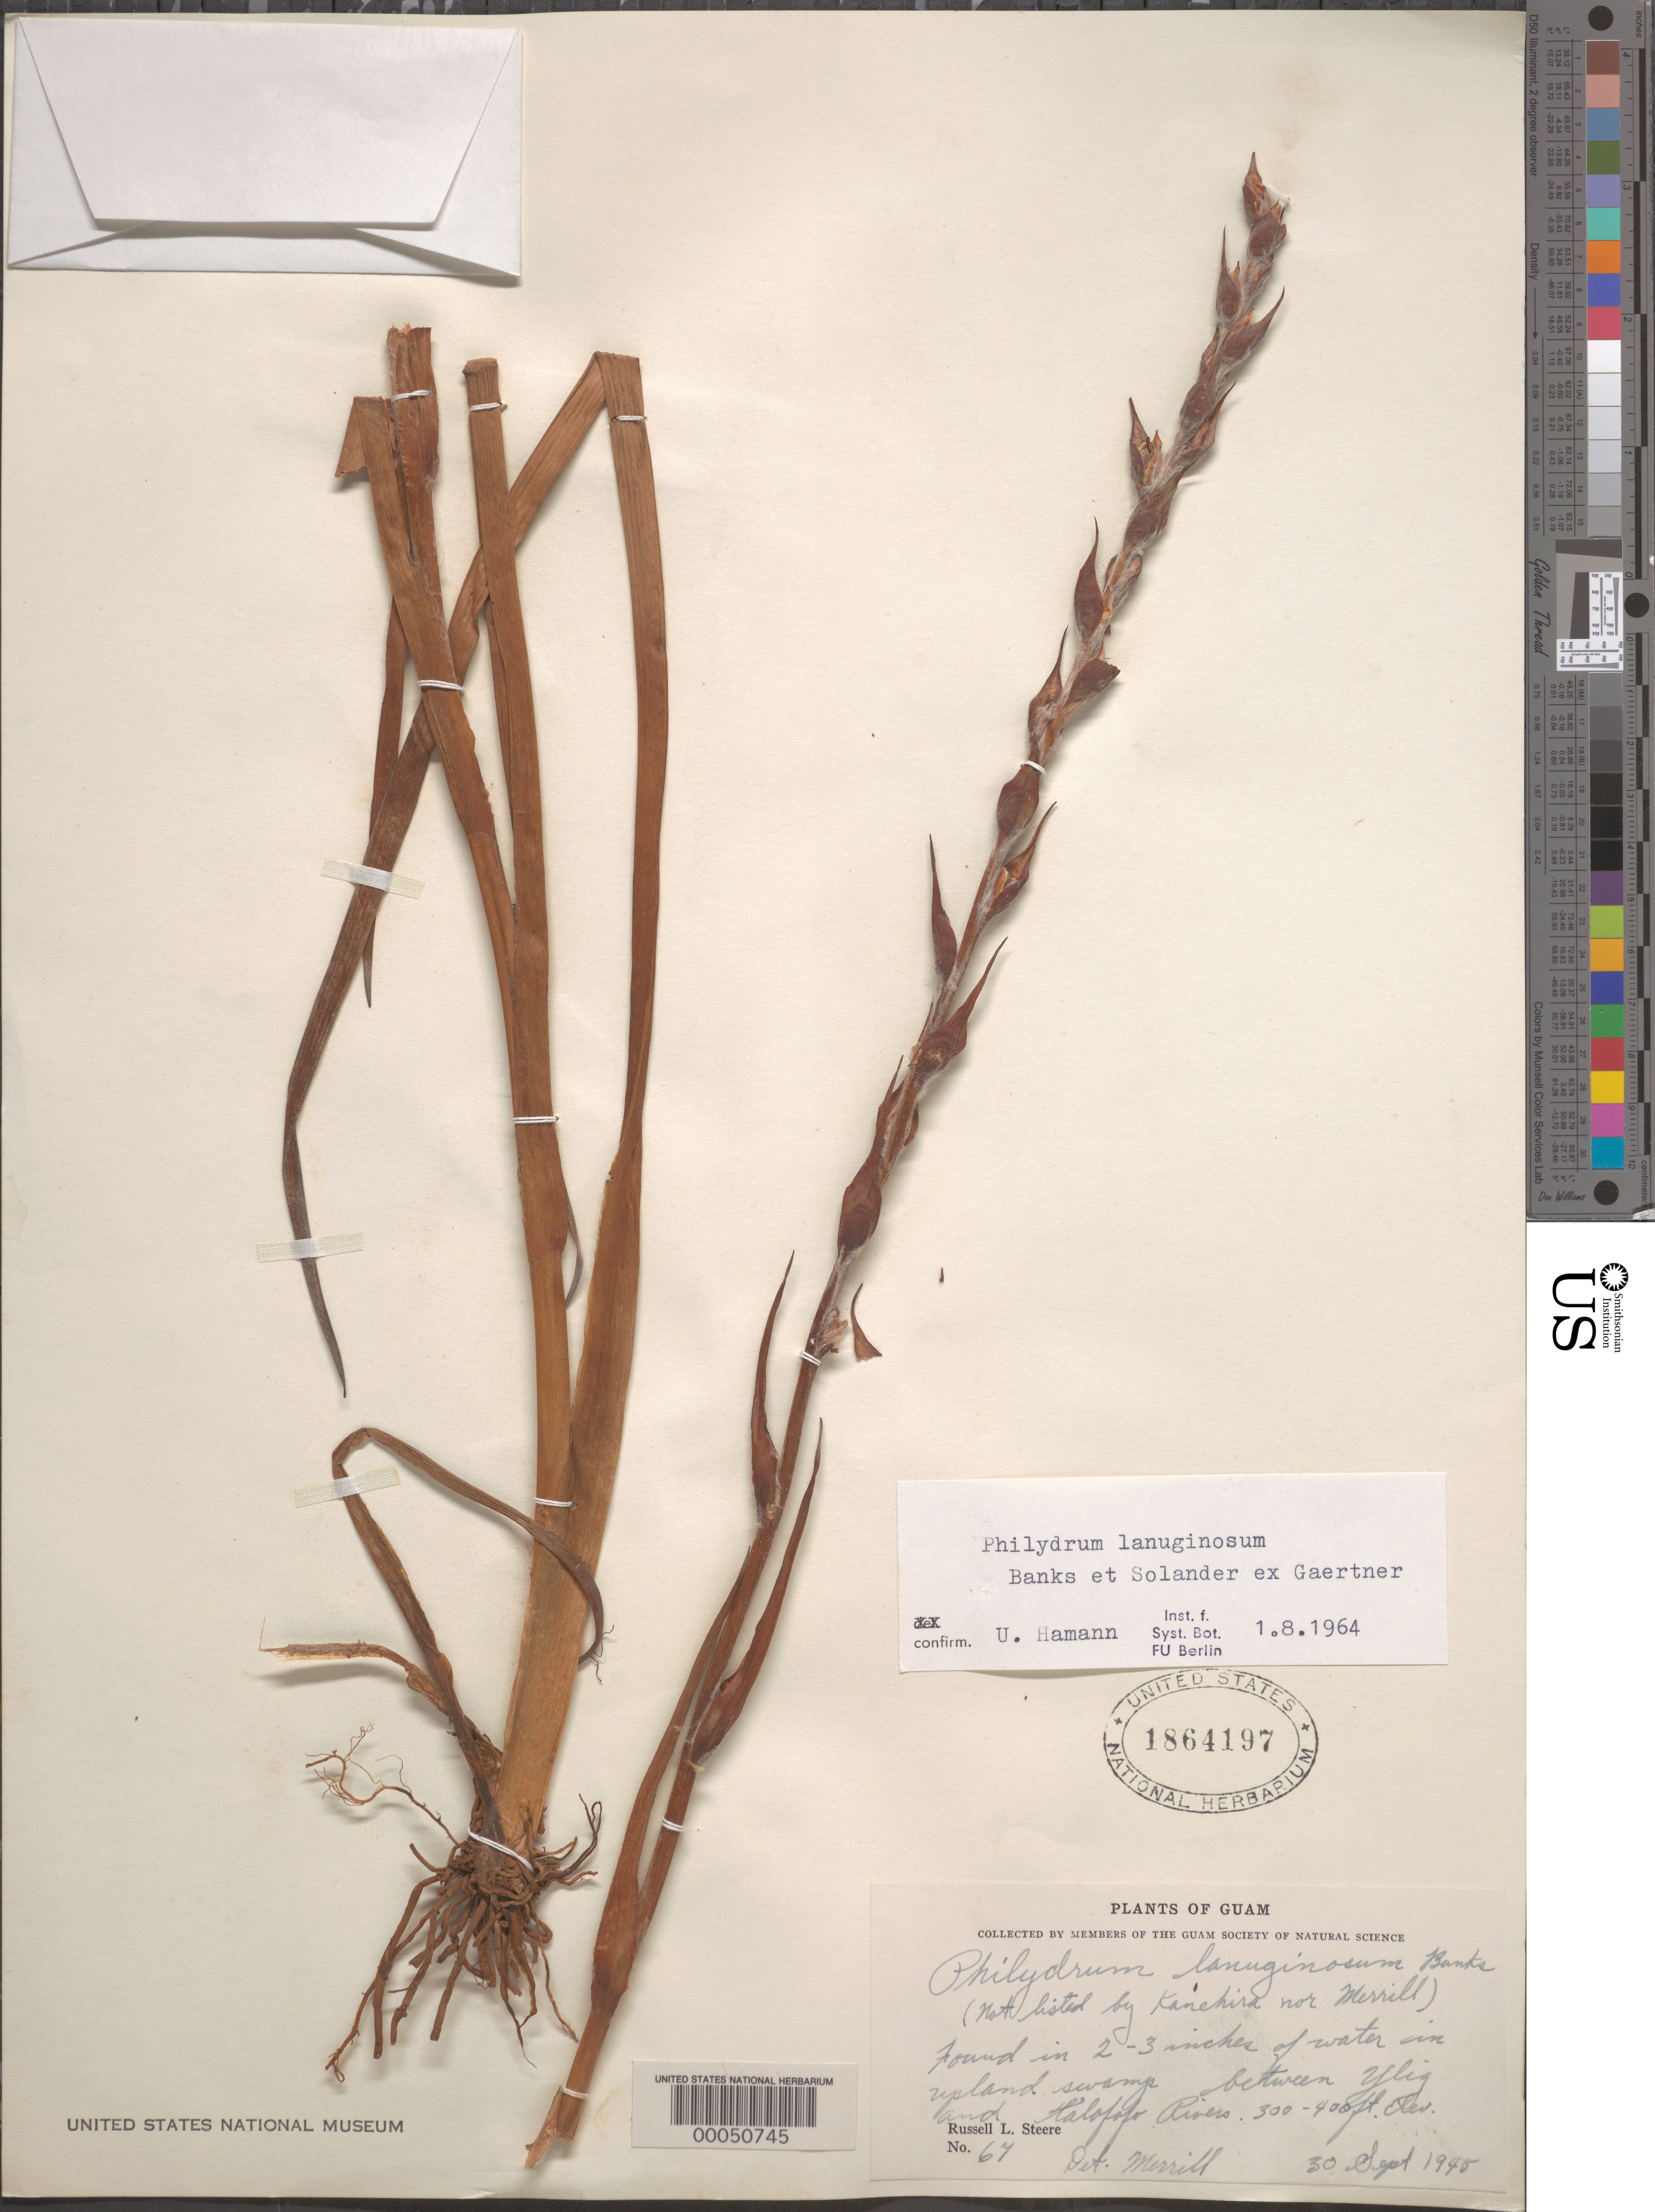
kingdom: Plantae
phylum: Tracheophyta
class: Liliopsida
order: Commelinales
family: Philydraceae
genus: Philydrum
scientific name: Philydrum lanuginosum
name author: Banks & Sol. ex Gaertn.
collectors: W. C. Steere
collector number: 67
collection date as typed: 30 Sep 1945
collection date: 1945-09-30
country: Guam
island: Guam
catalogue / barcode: US 1864197